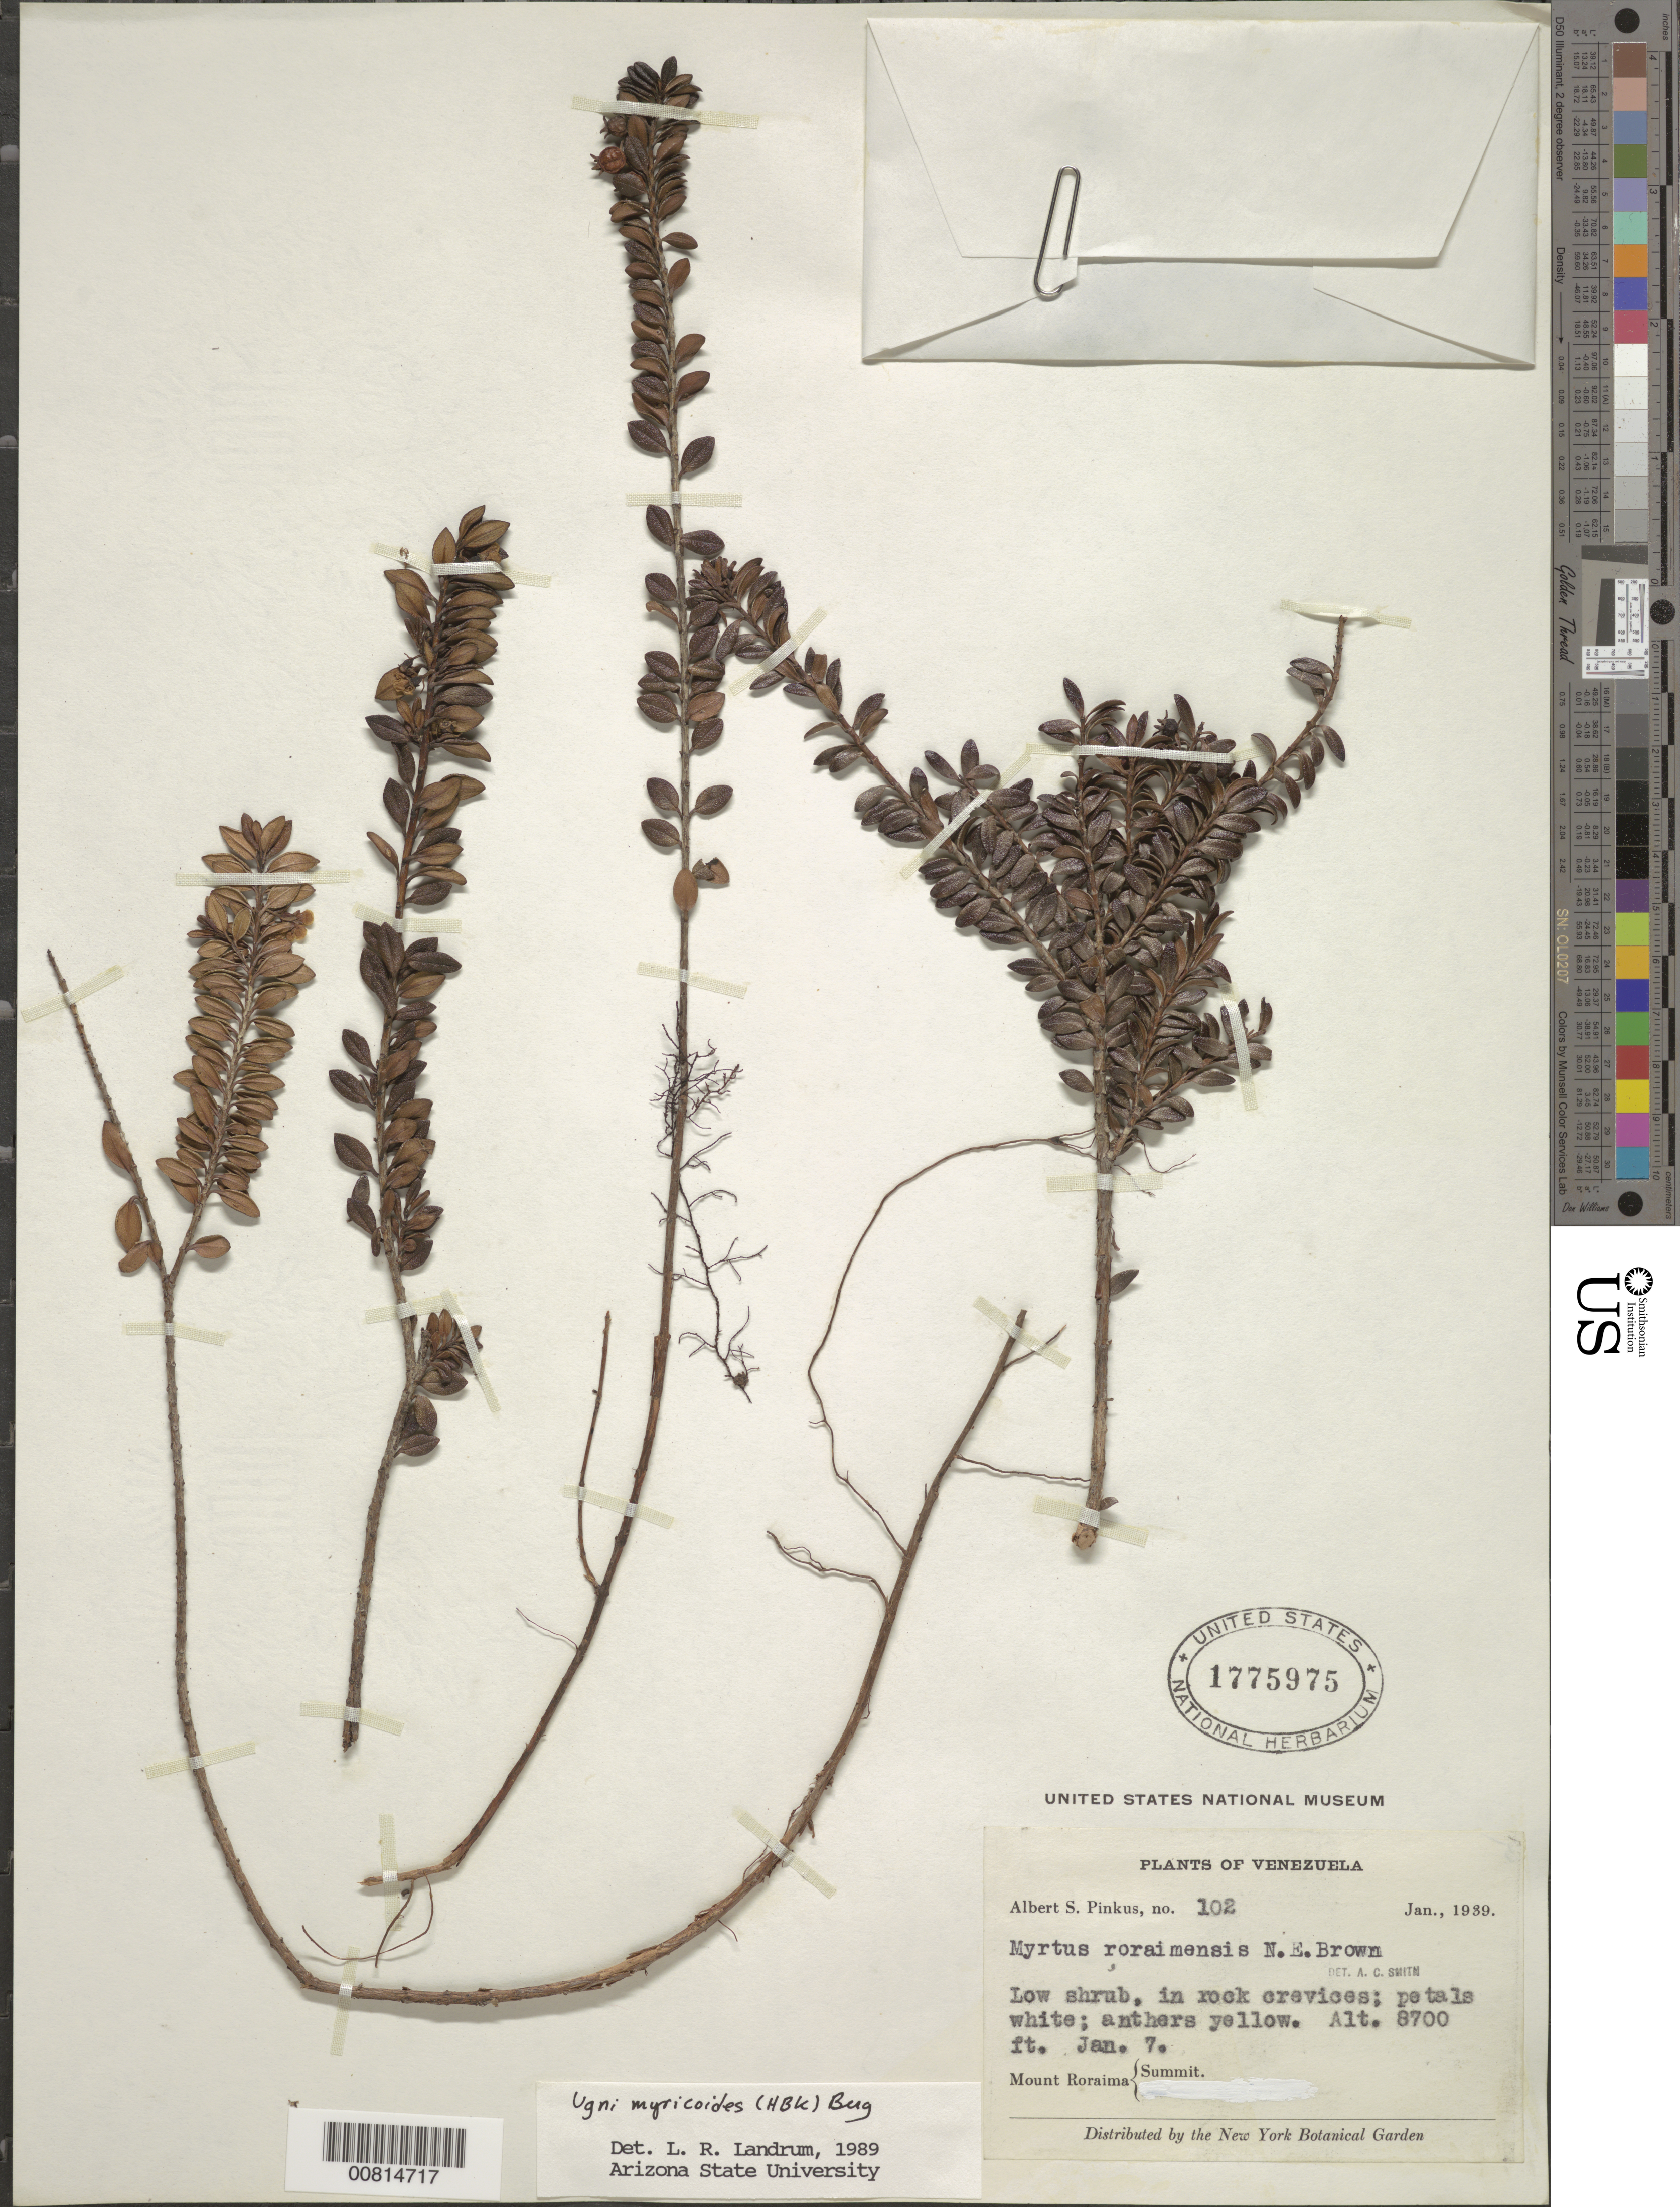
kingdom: Plantae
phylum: Tracheophyta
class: Magnoliopsida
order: Myrtales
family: Myrtaceae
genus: Ugni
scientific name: Ugni myricoides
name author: (Kunth) O. Berg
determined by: Landrum, L. R.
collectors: A. Pinkus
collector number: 102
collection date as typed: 7-Jan-39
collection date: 1939-01-07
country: Venezuela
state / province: Bolívar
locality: Mt. Roraima, summit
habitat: Rock crevices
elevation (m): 2652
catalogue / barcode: US 1775975